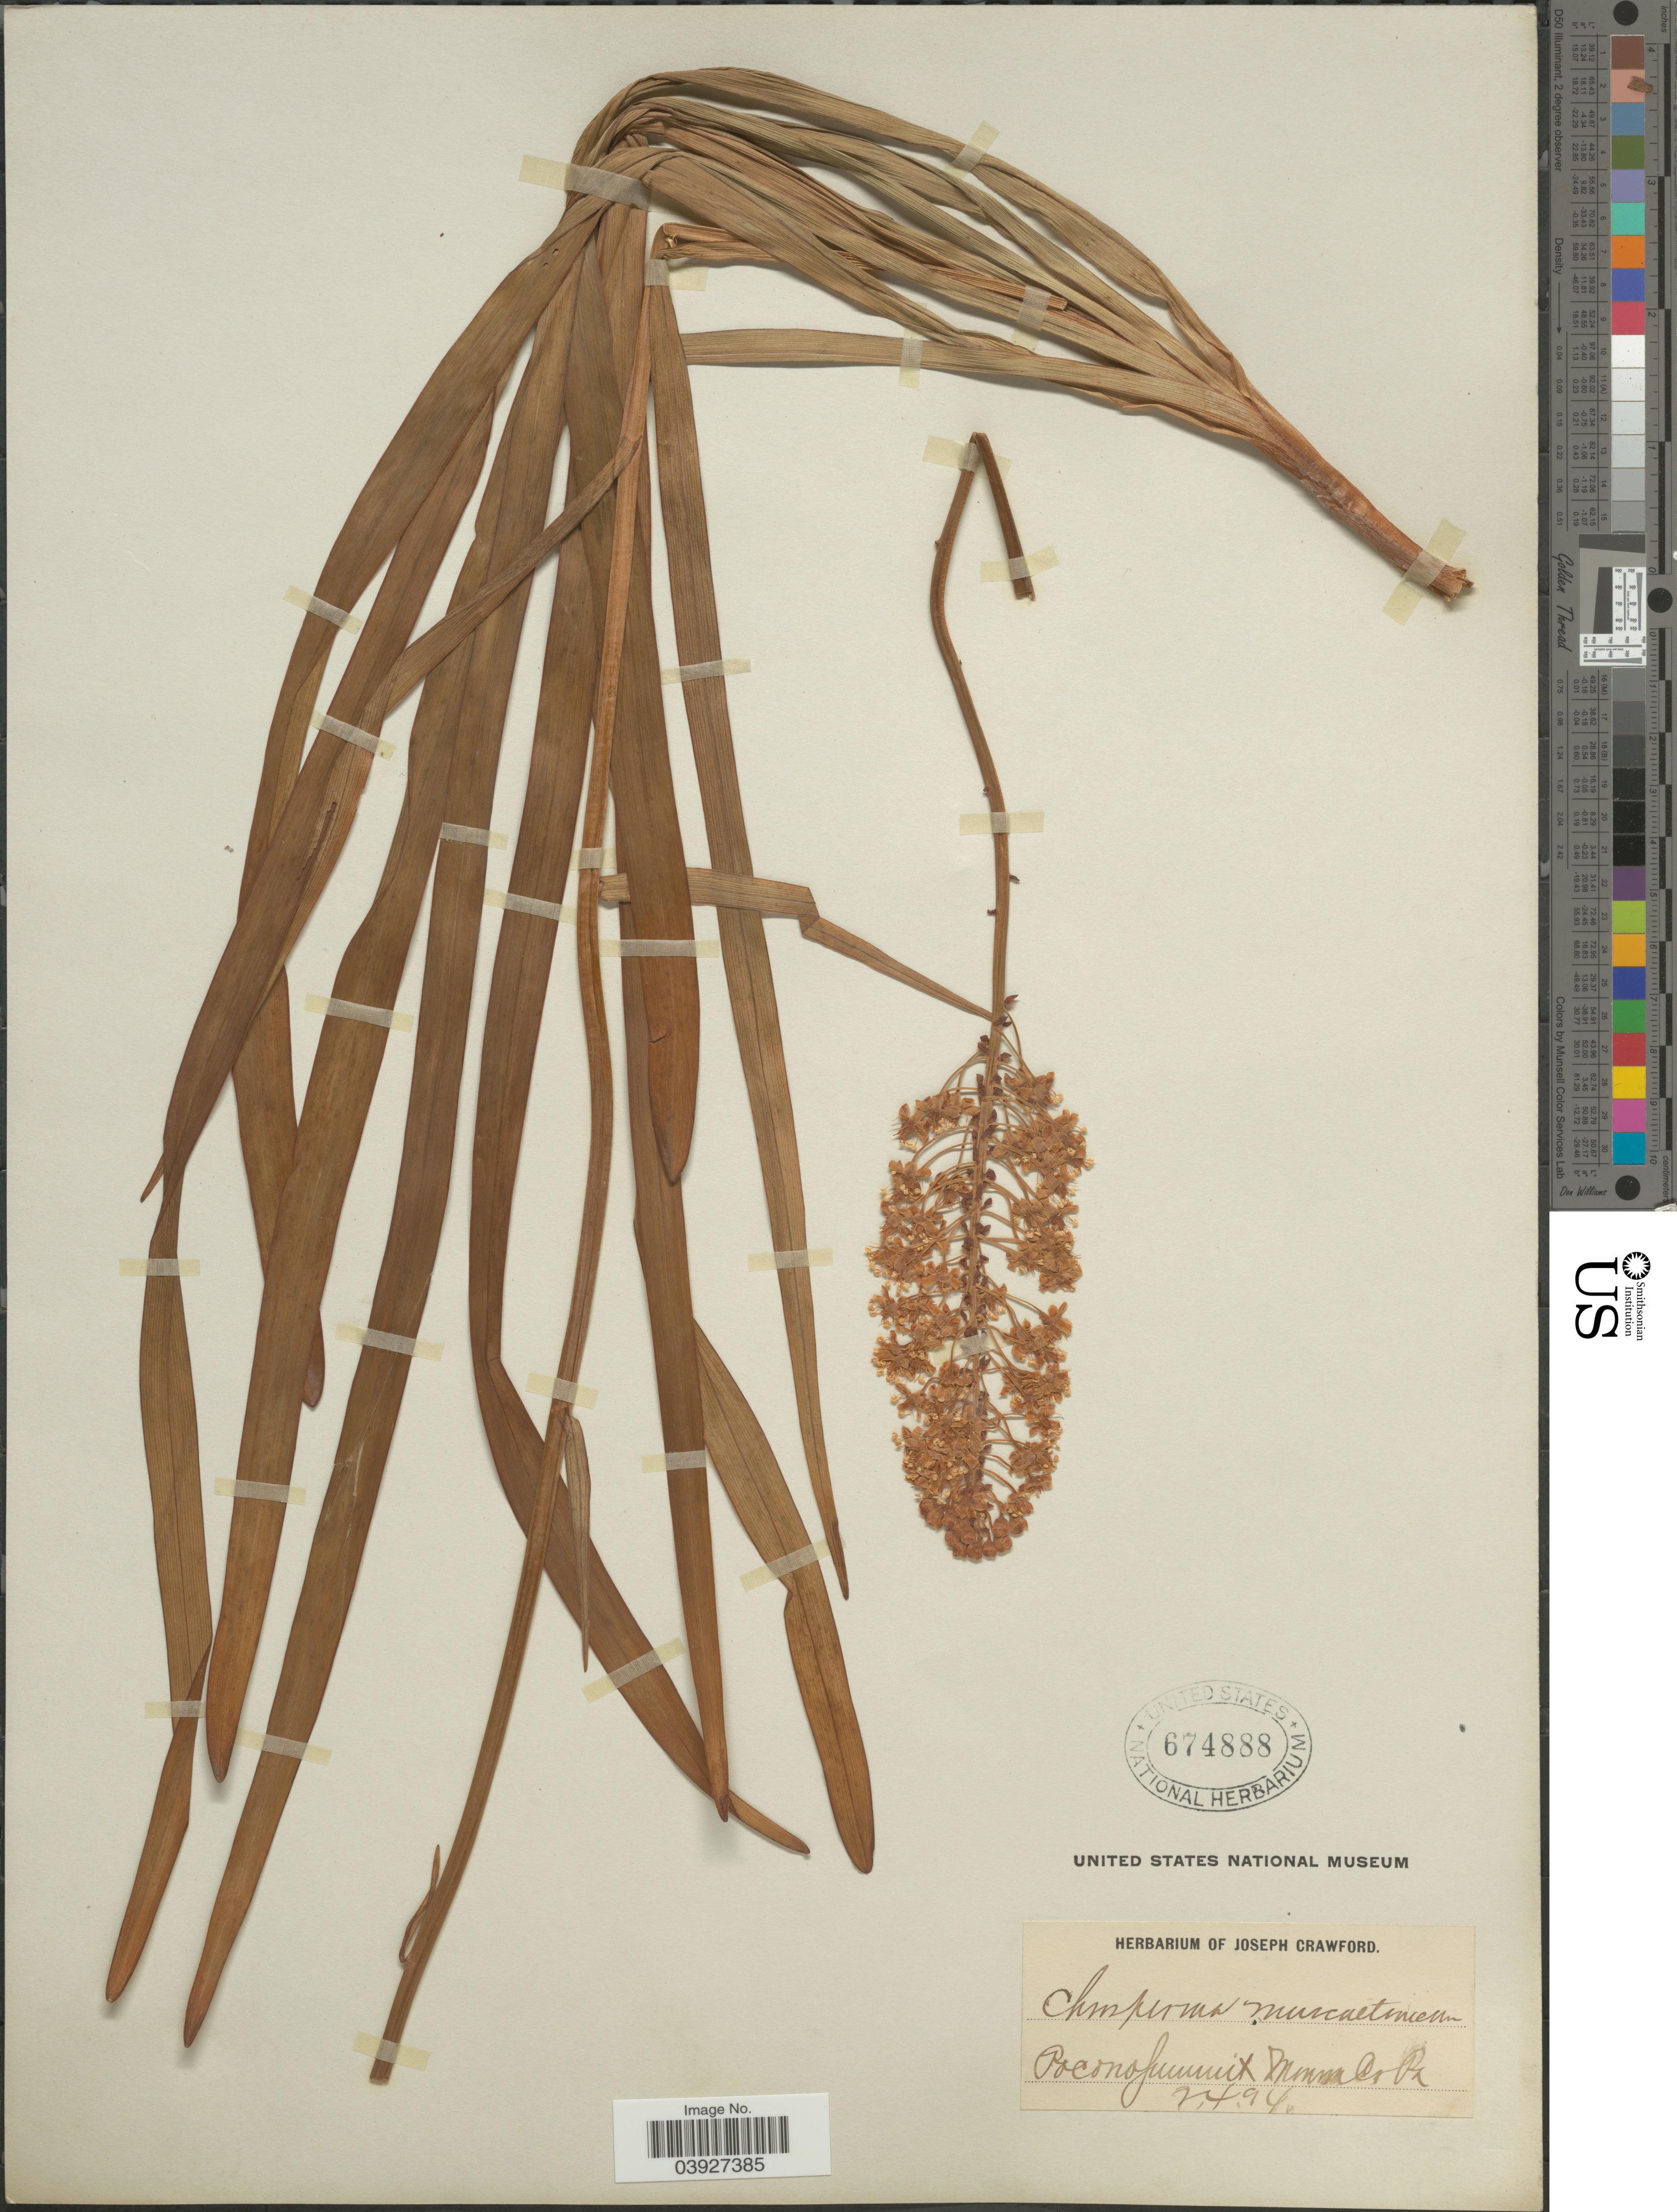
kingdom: Plantae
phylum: Tracheophyta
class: Liliopsida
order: Liliales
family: Melanthiaceae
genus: Amianthium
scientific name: Amianthium muscitoxicum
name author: (Walter) A. Gray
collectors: ex herb. Joseph Crawford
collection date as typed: Transcribed d/m/y: 2/4/94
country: United States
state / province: Pennsylvania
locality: Pocono Summit. Monroe Co.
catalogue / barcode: US 674888